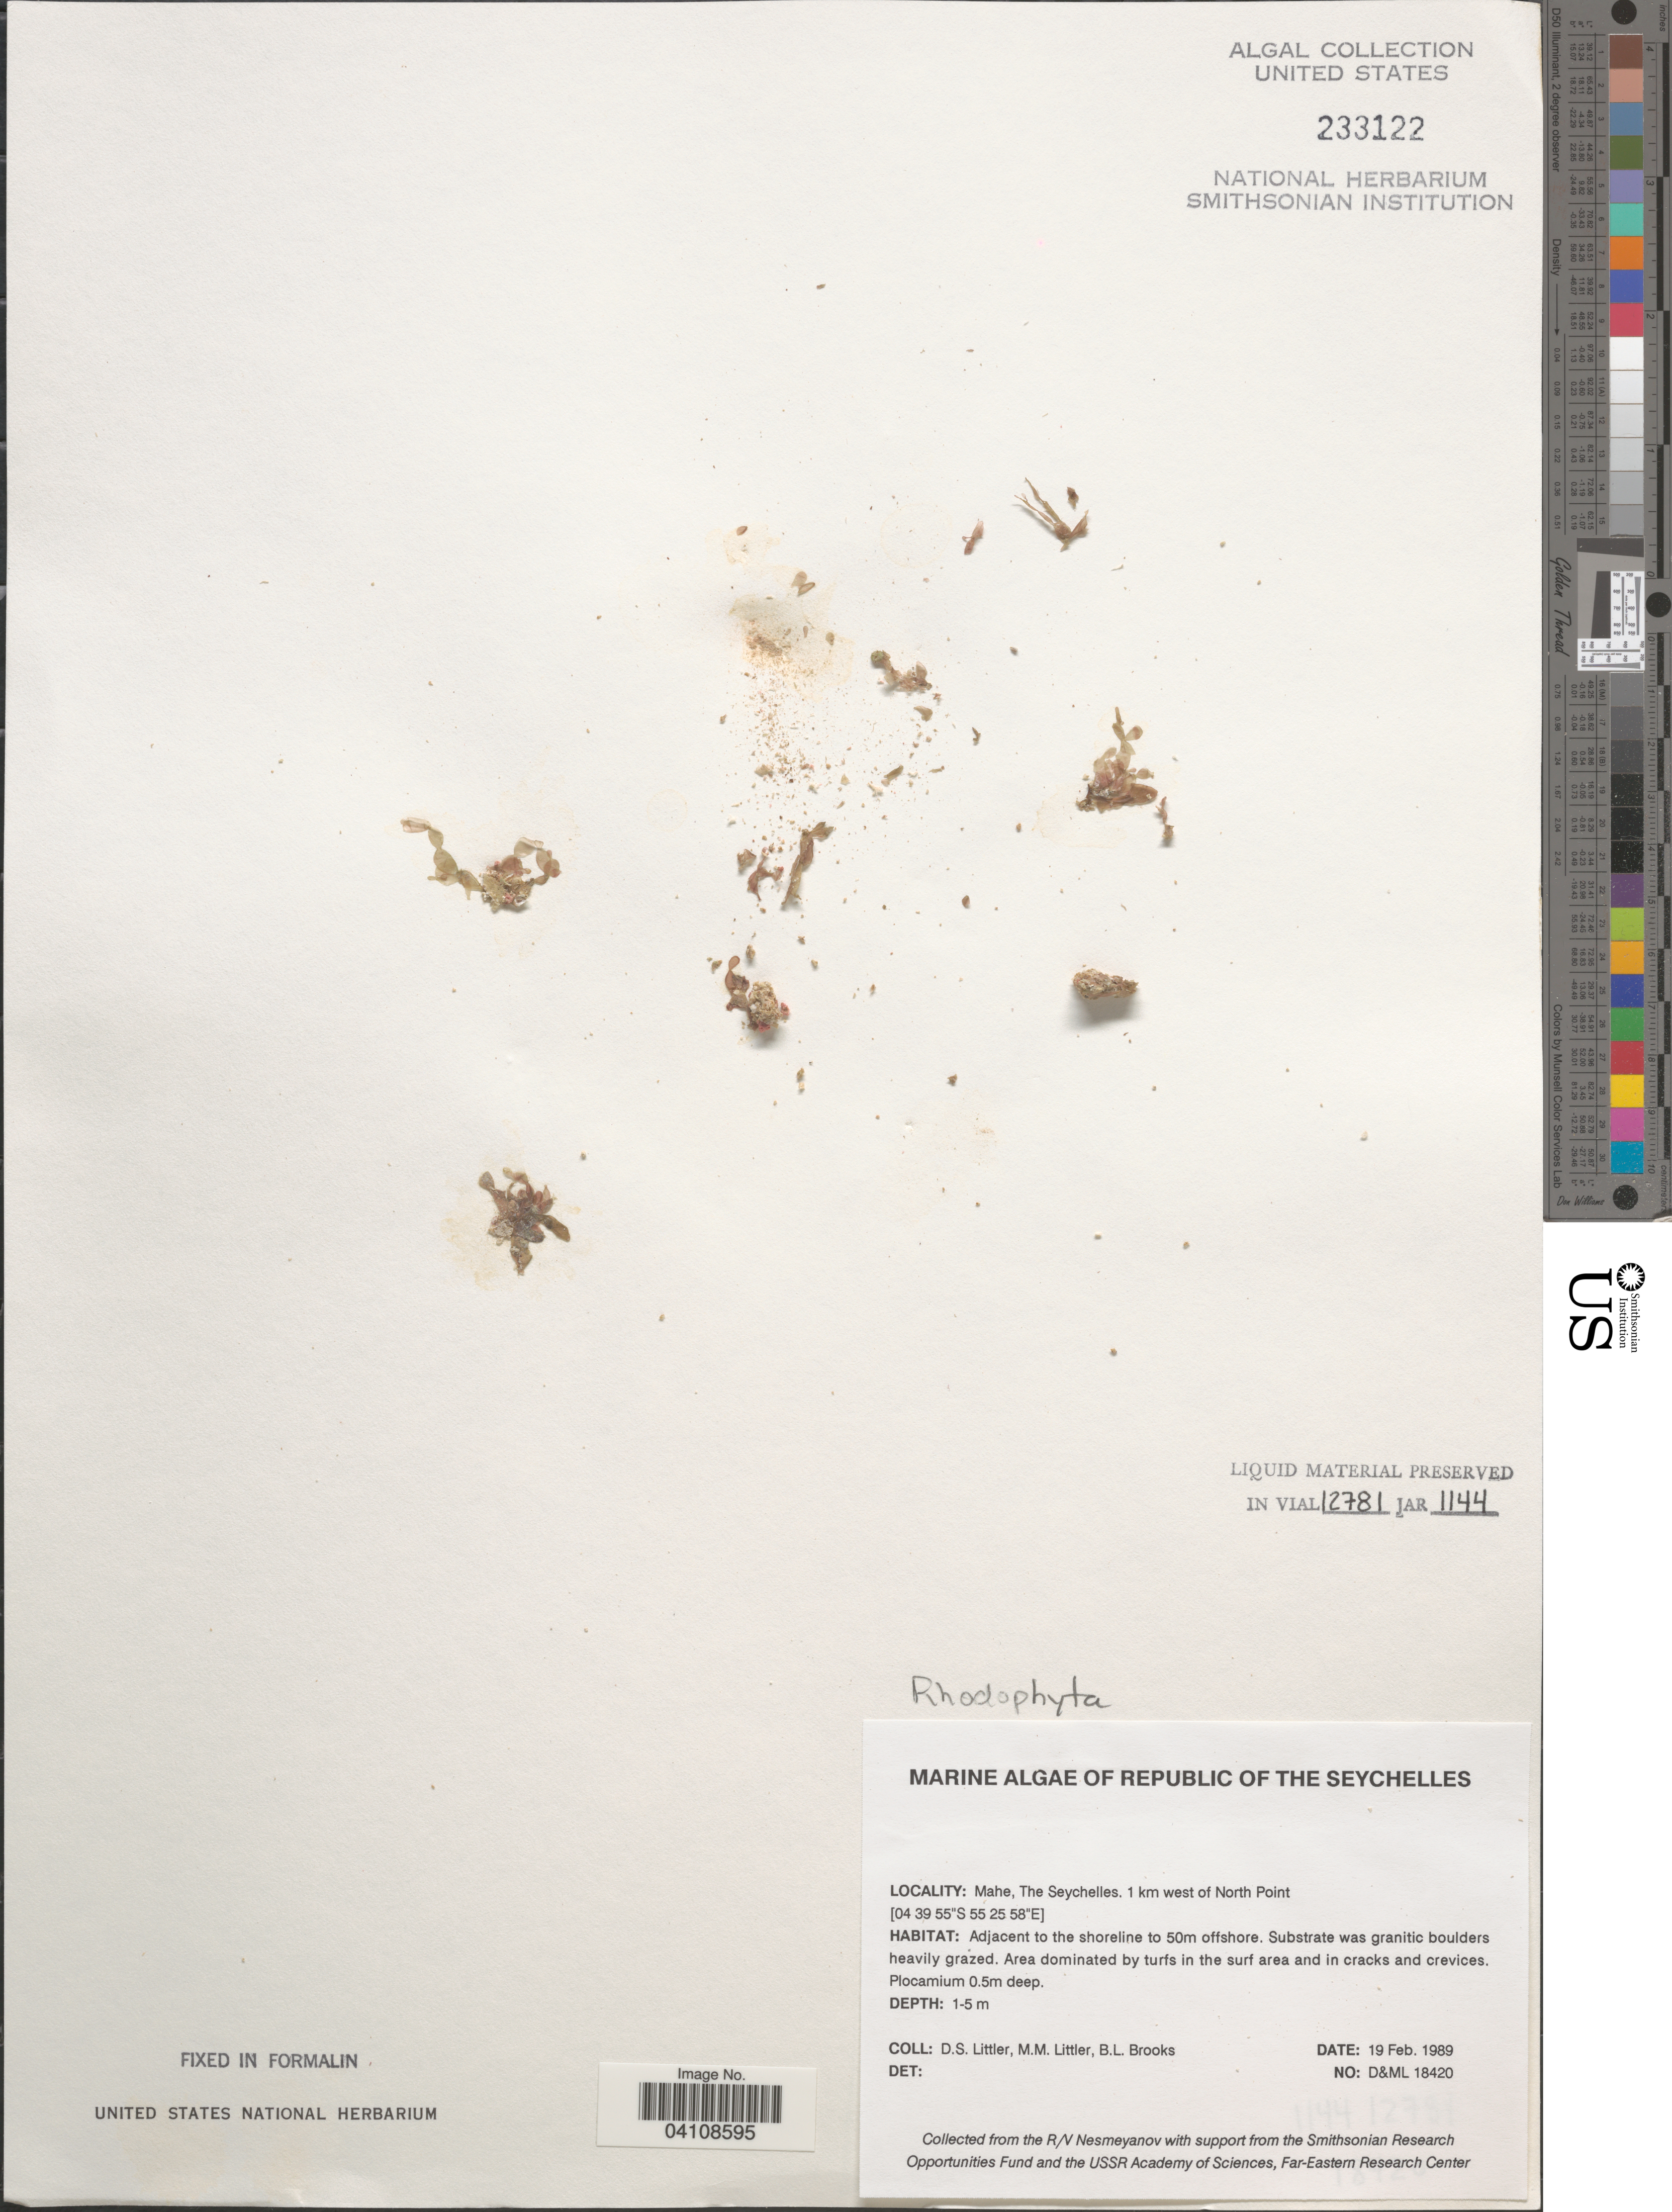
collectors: D. S. Littler & B. Brooks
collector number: D&ML18420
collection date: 1989-02-19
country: Seychelles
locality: Republic of The Seychelles. Mahe. 1 km west of North Point. Adjacent to the shoreline to 50m offshore.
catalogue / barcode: US 233122